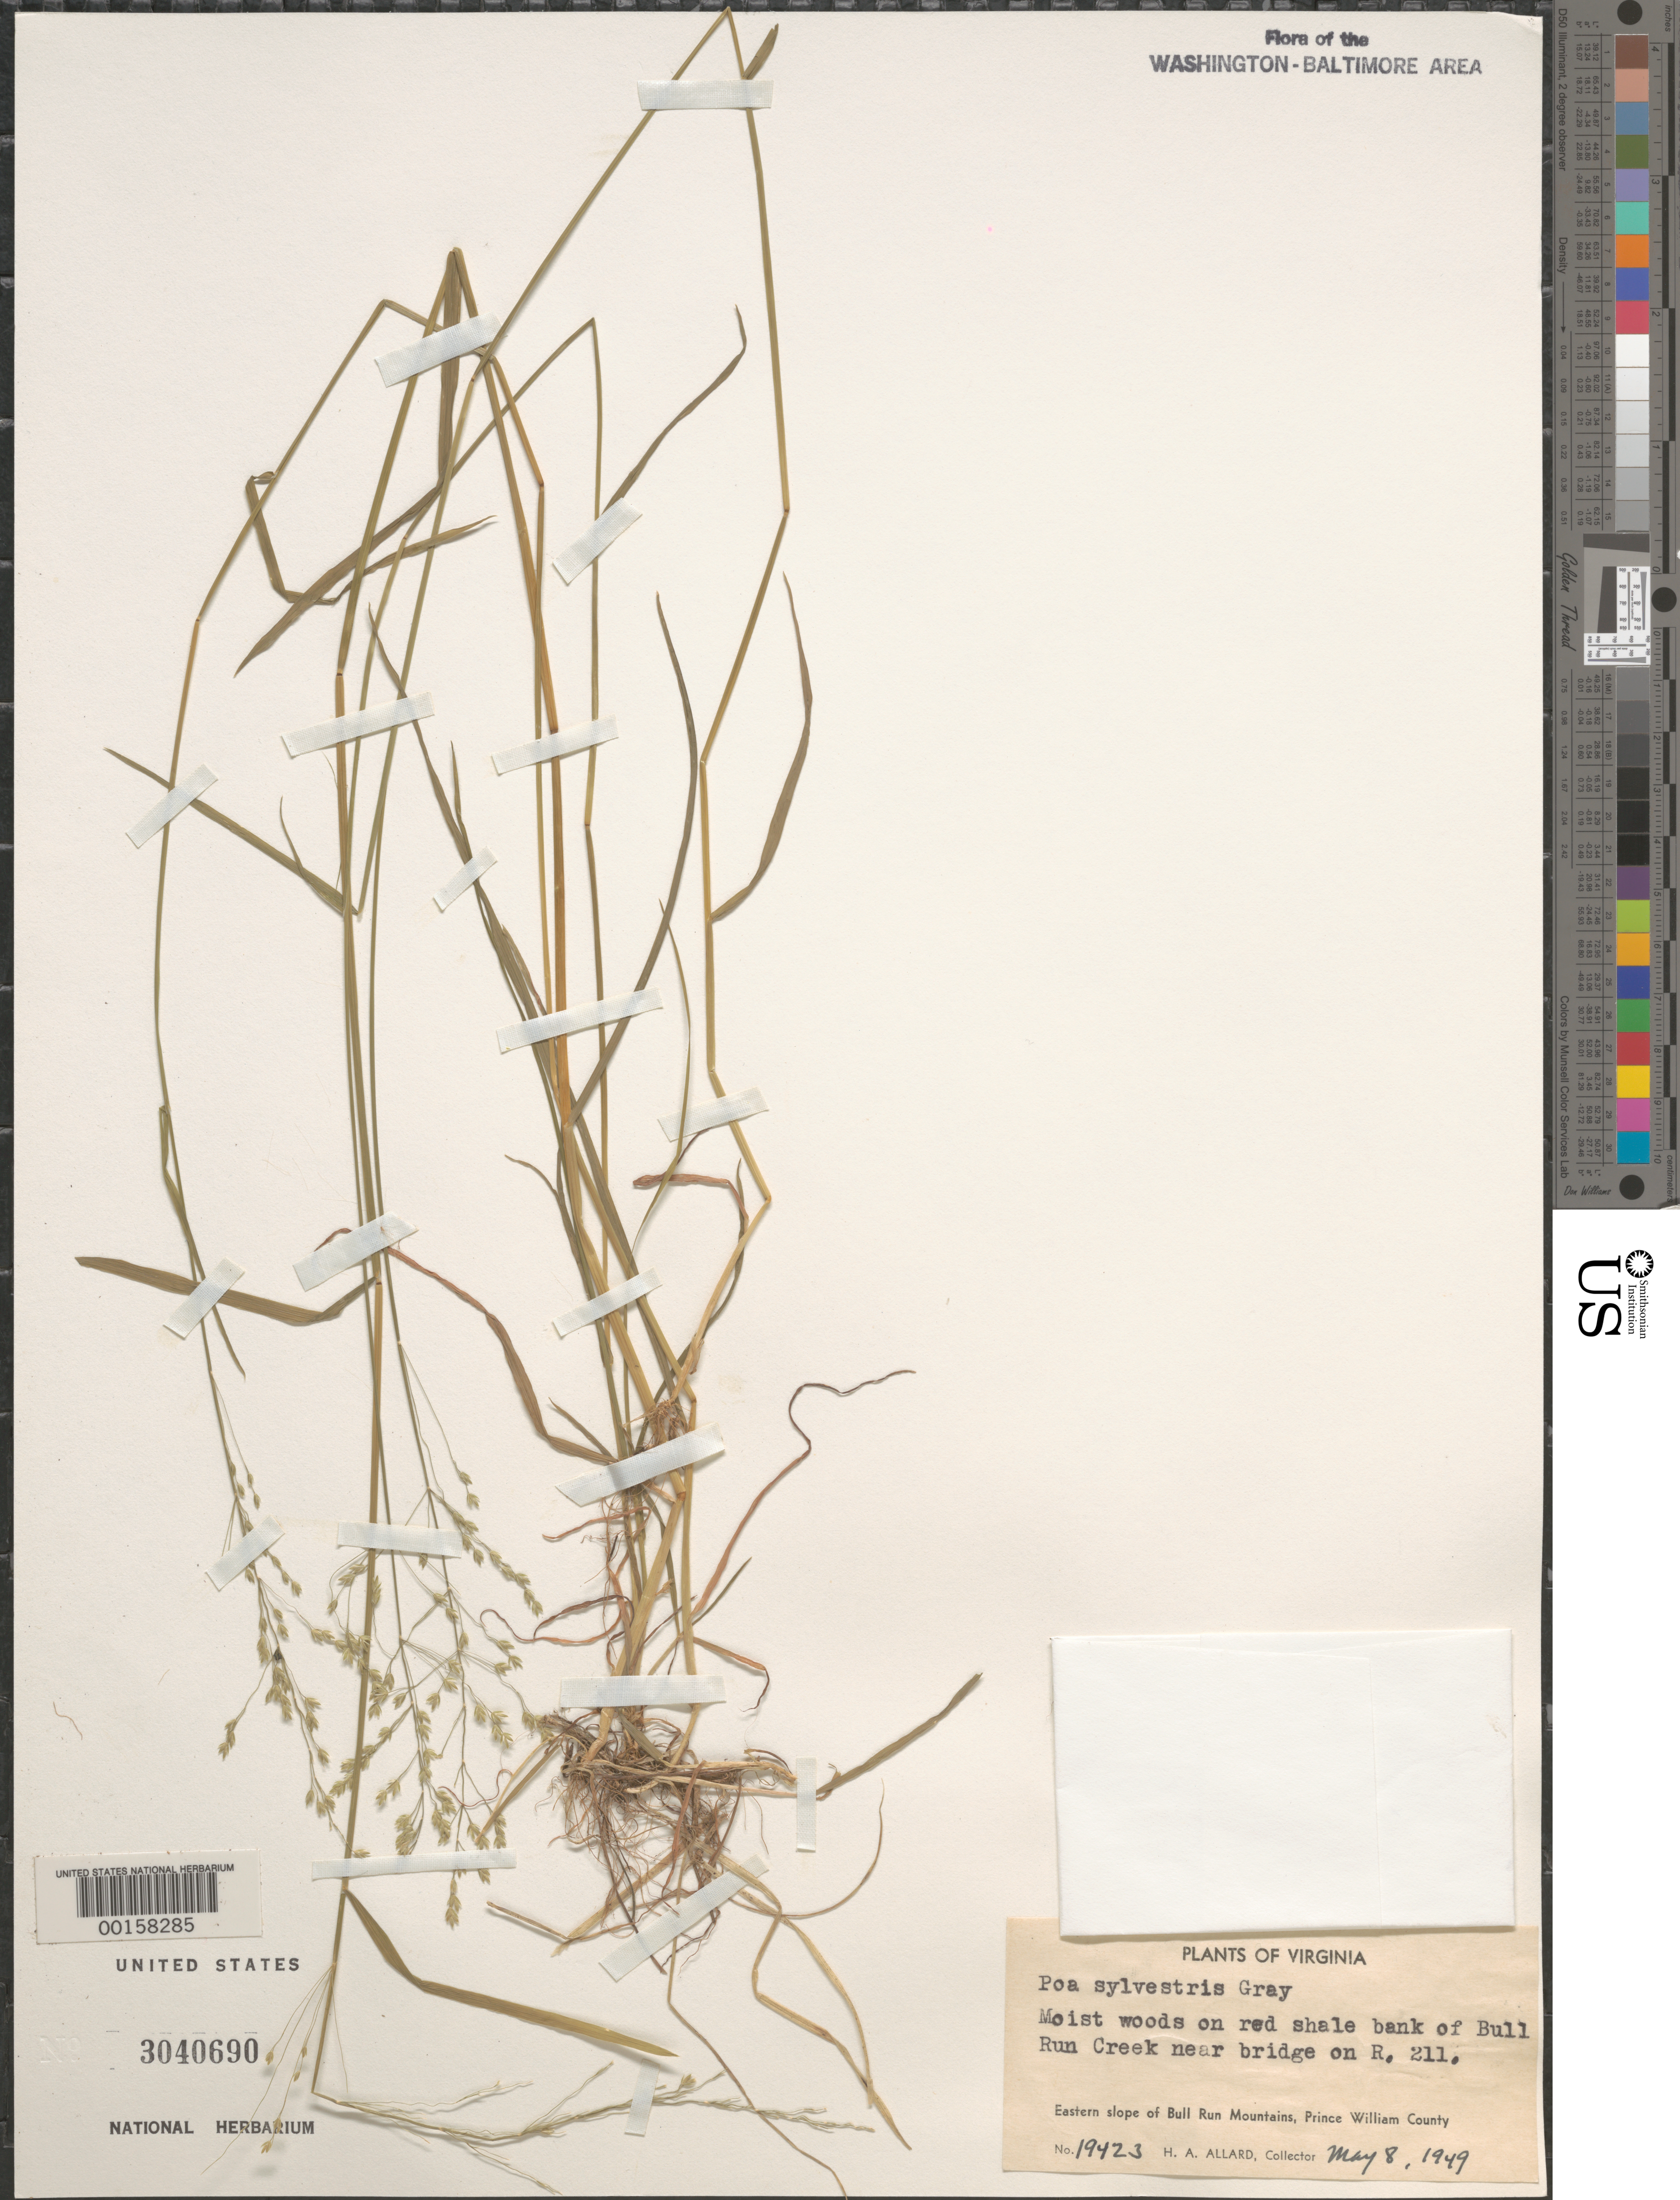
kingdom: Plantae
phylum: Tracheophyta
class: Liliopsida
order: Poales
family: Poaceae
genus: Poa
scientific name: Poa sylvestris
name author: A. Gray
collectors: H. A. Allard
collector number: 19423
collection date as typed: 08 May 1949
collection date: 1949-05-08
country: United States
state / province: Virginia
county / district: Prince William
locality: Mountains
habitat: Moist woods on red shale bank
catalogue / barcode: US 3040690